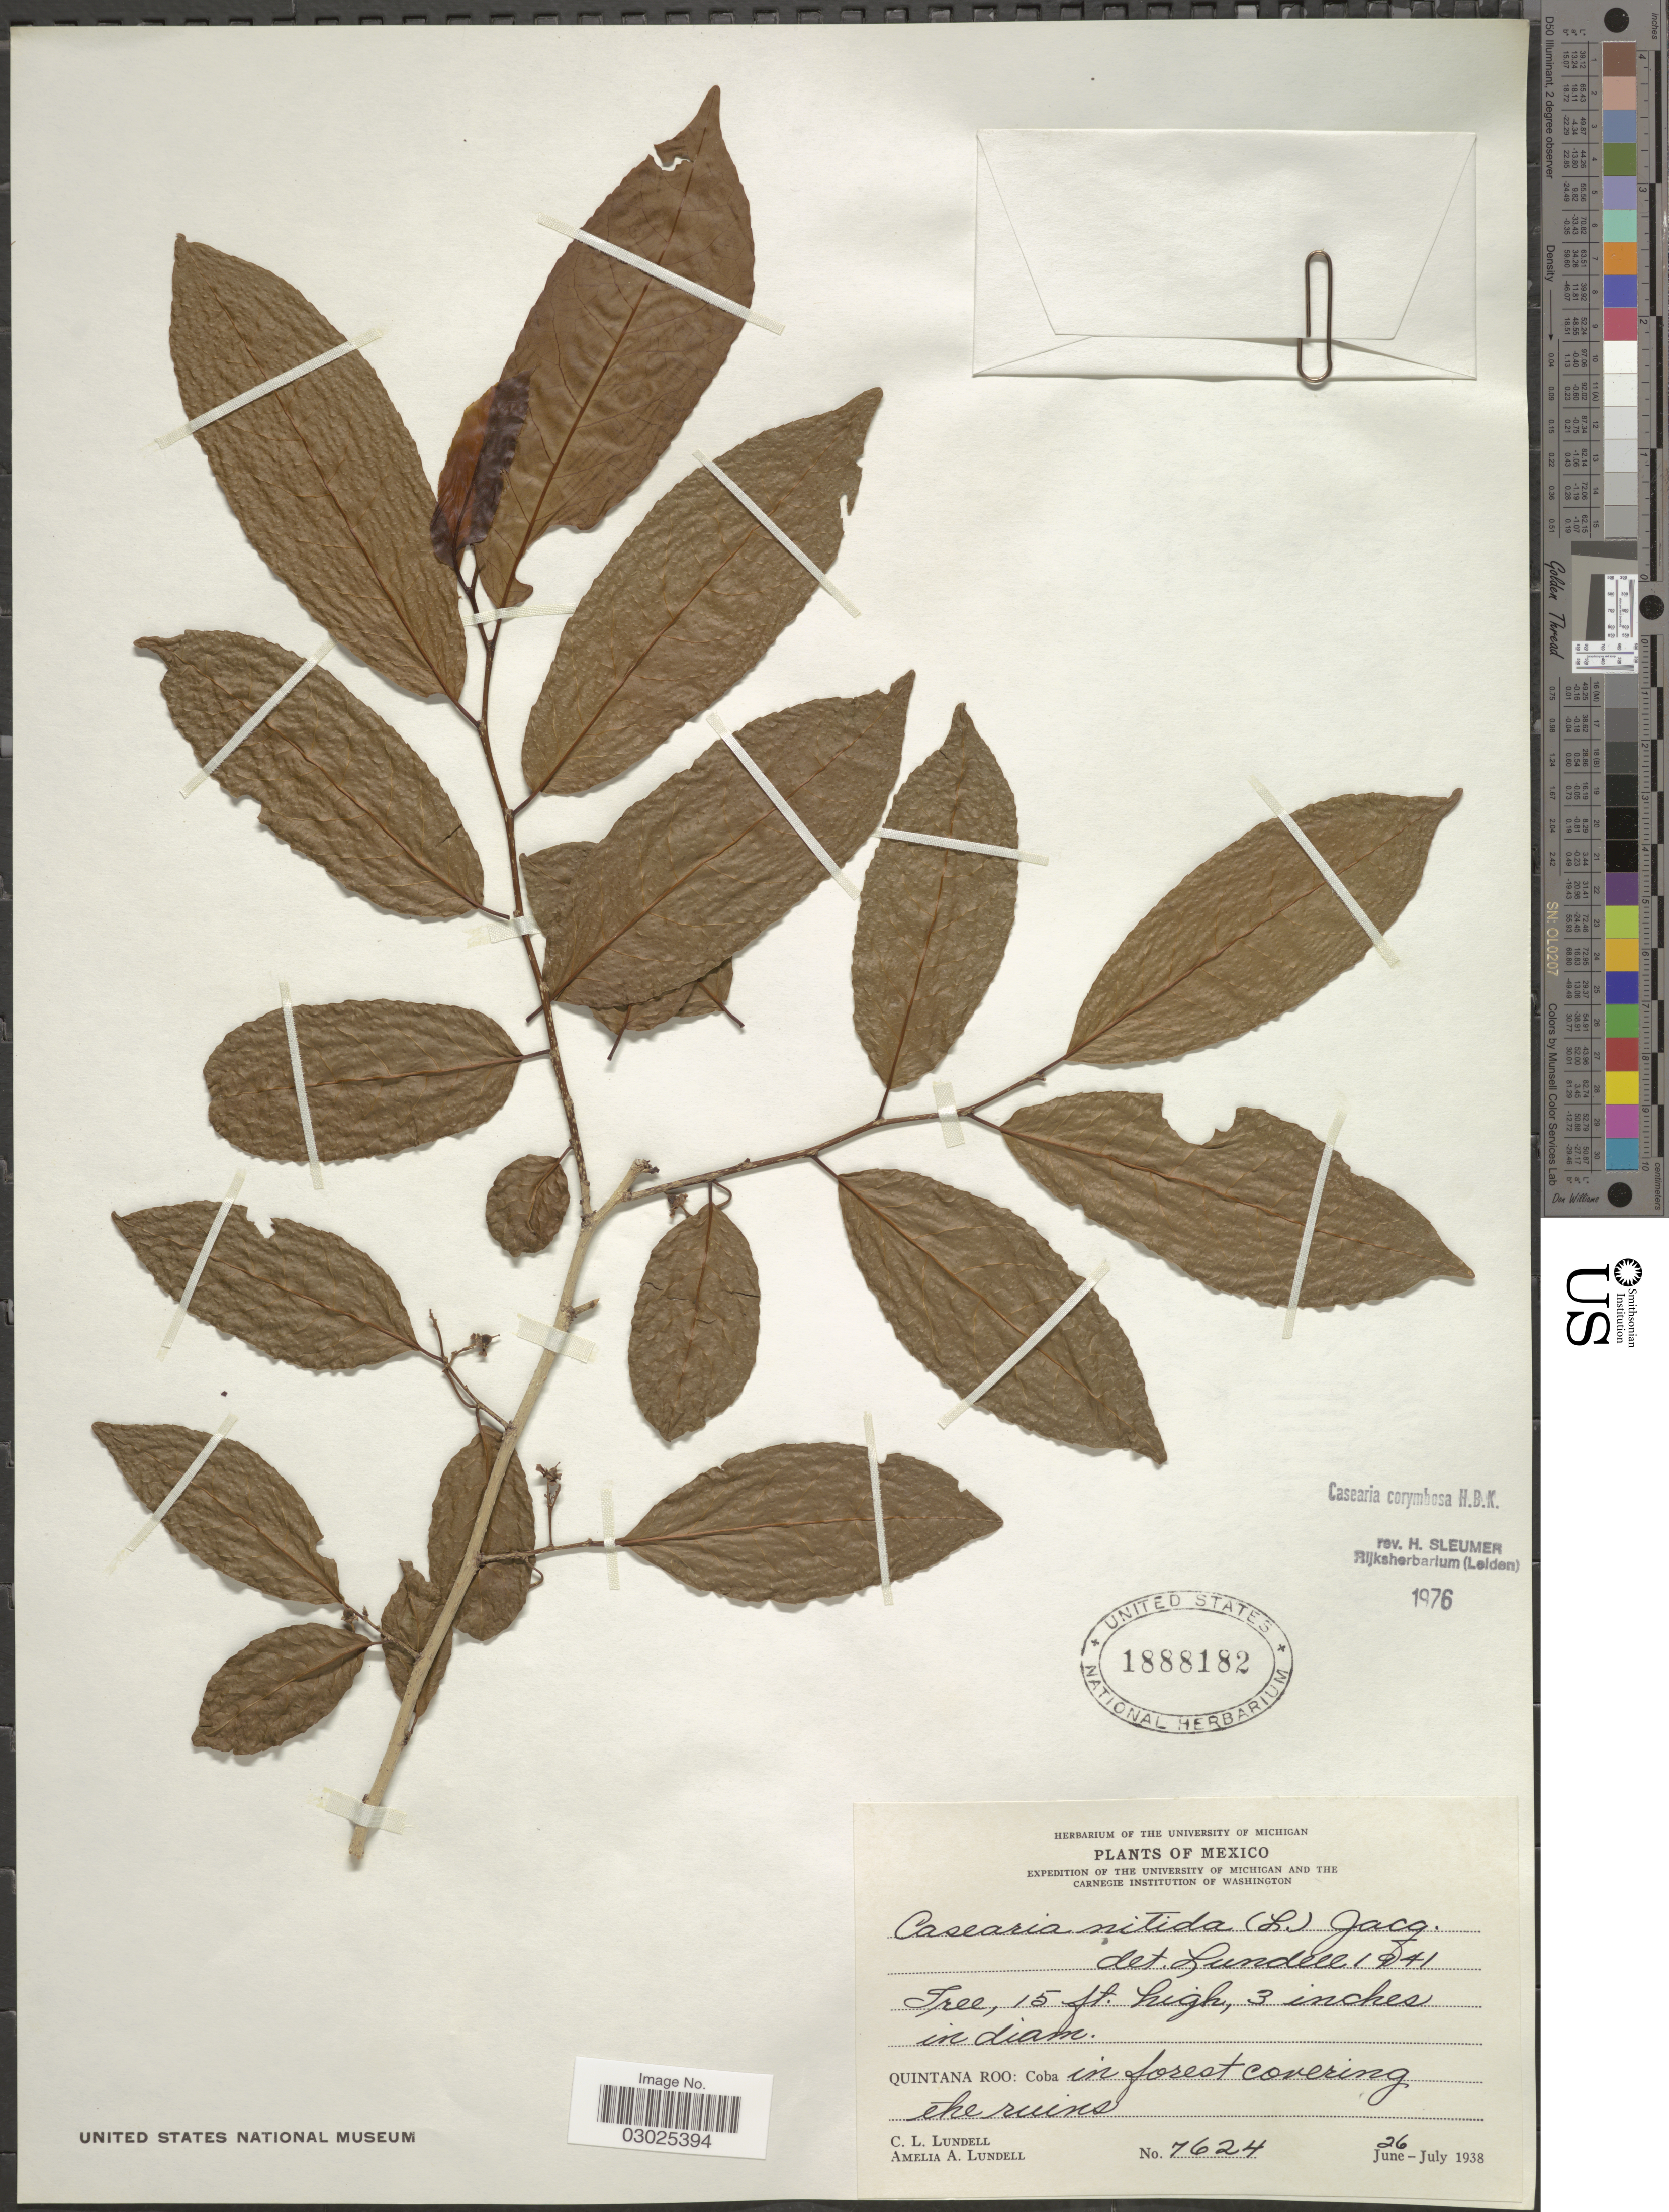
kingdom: Plantae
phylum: Tracheophyta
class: Magnoliopsida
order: Malpighiales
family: Salicaceae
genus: Casearia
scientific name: Casearia corymbosa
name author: Kunth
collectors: C. L. Lundell & A. A. Lundell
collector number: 7624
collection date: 1938-06-26/1938-07-30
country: Mexico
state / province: Quintana Roo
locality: Coba.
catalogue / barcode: US 1888182